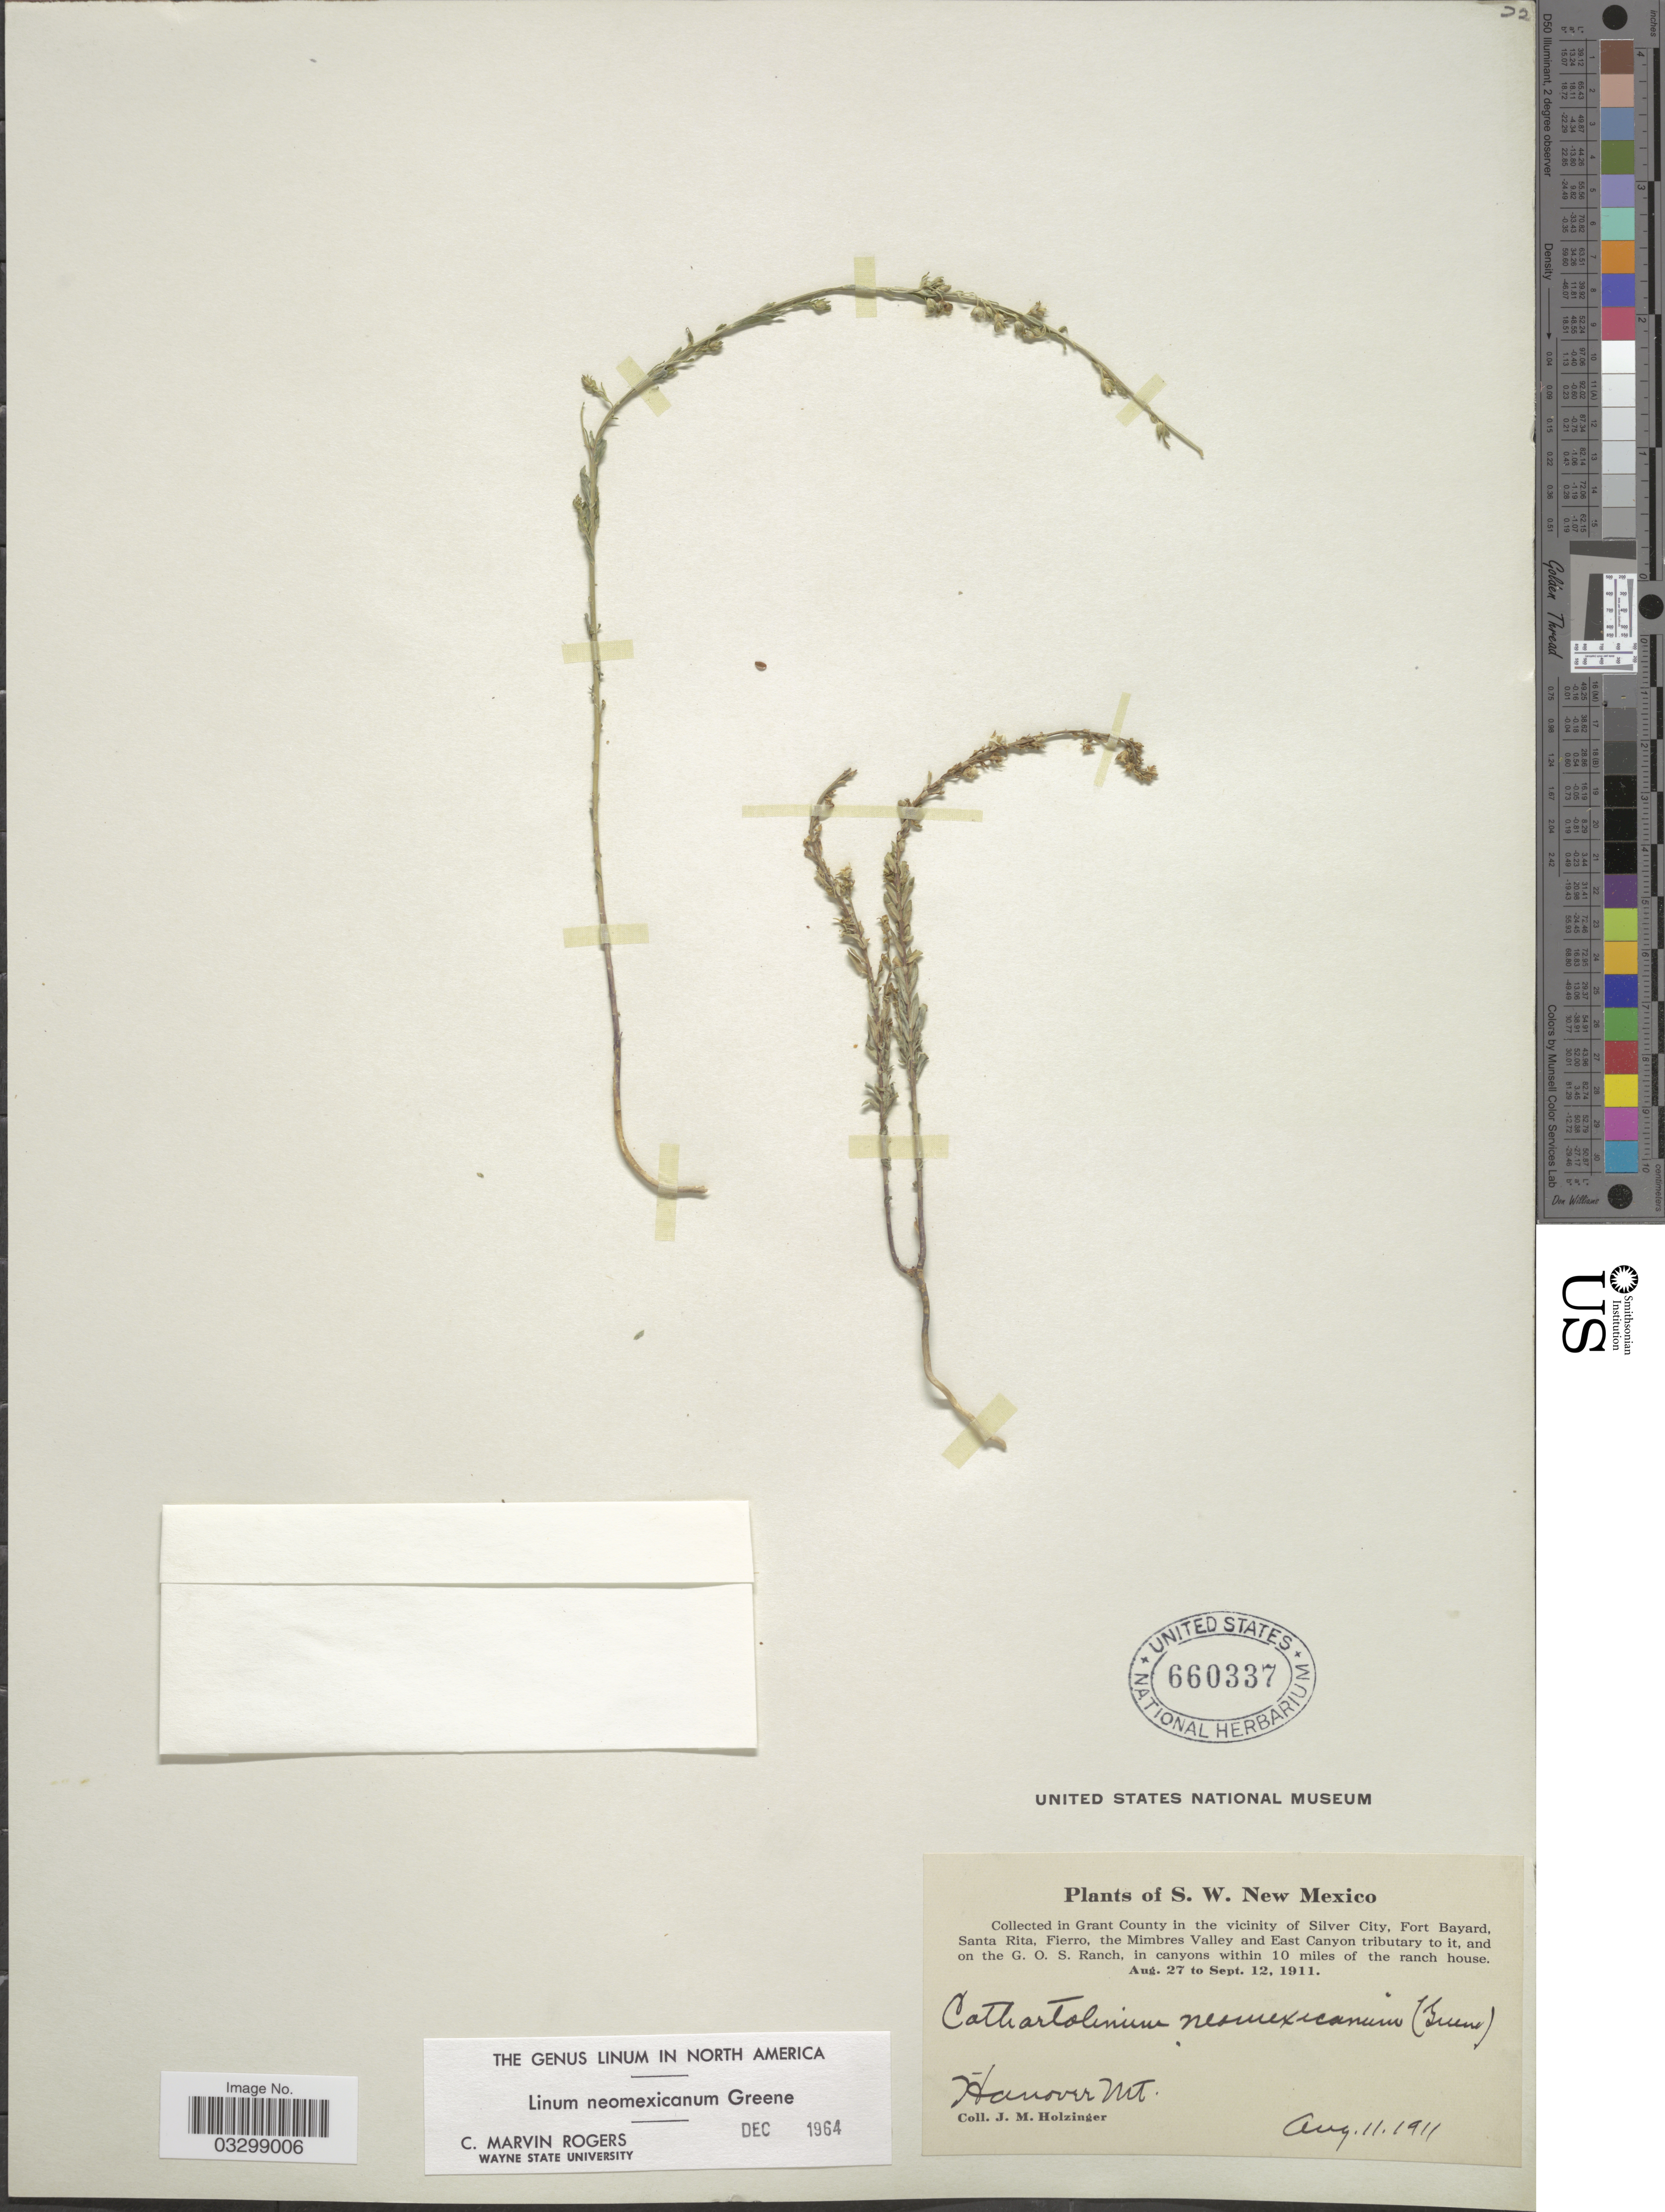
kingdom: Plantae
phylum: Tracheophyta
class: Magnoliopsida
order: Malpighiales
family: Linaceae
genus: Linum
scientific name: Linum neomexicanum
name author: Greene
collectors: J. M. Holzinger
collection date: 1911-08-11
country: United States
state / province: New Mexico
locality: S. W. New Mexico. Grant County in the vicinity of Silver City, Fort Bayard, Santa Rita, Fierro, the Mimbres Valley and East Canyon tributary to it, and on the G. O. S. Ranch, in canyons within 10 miles of the ranch house. Hanover Mt.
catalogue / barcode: US 660337